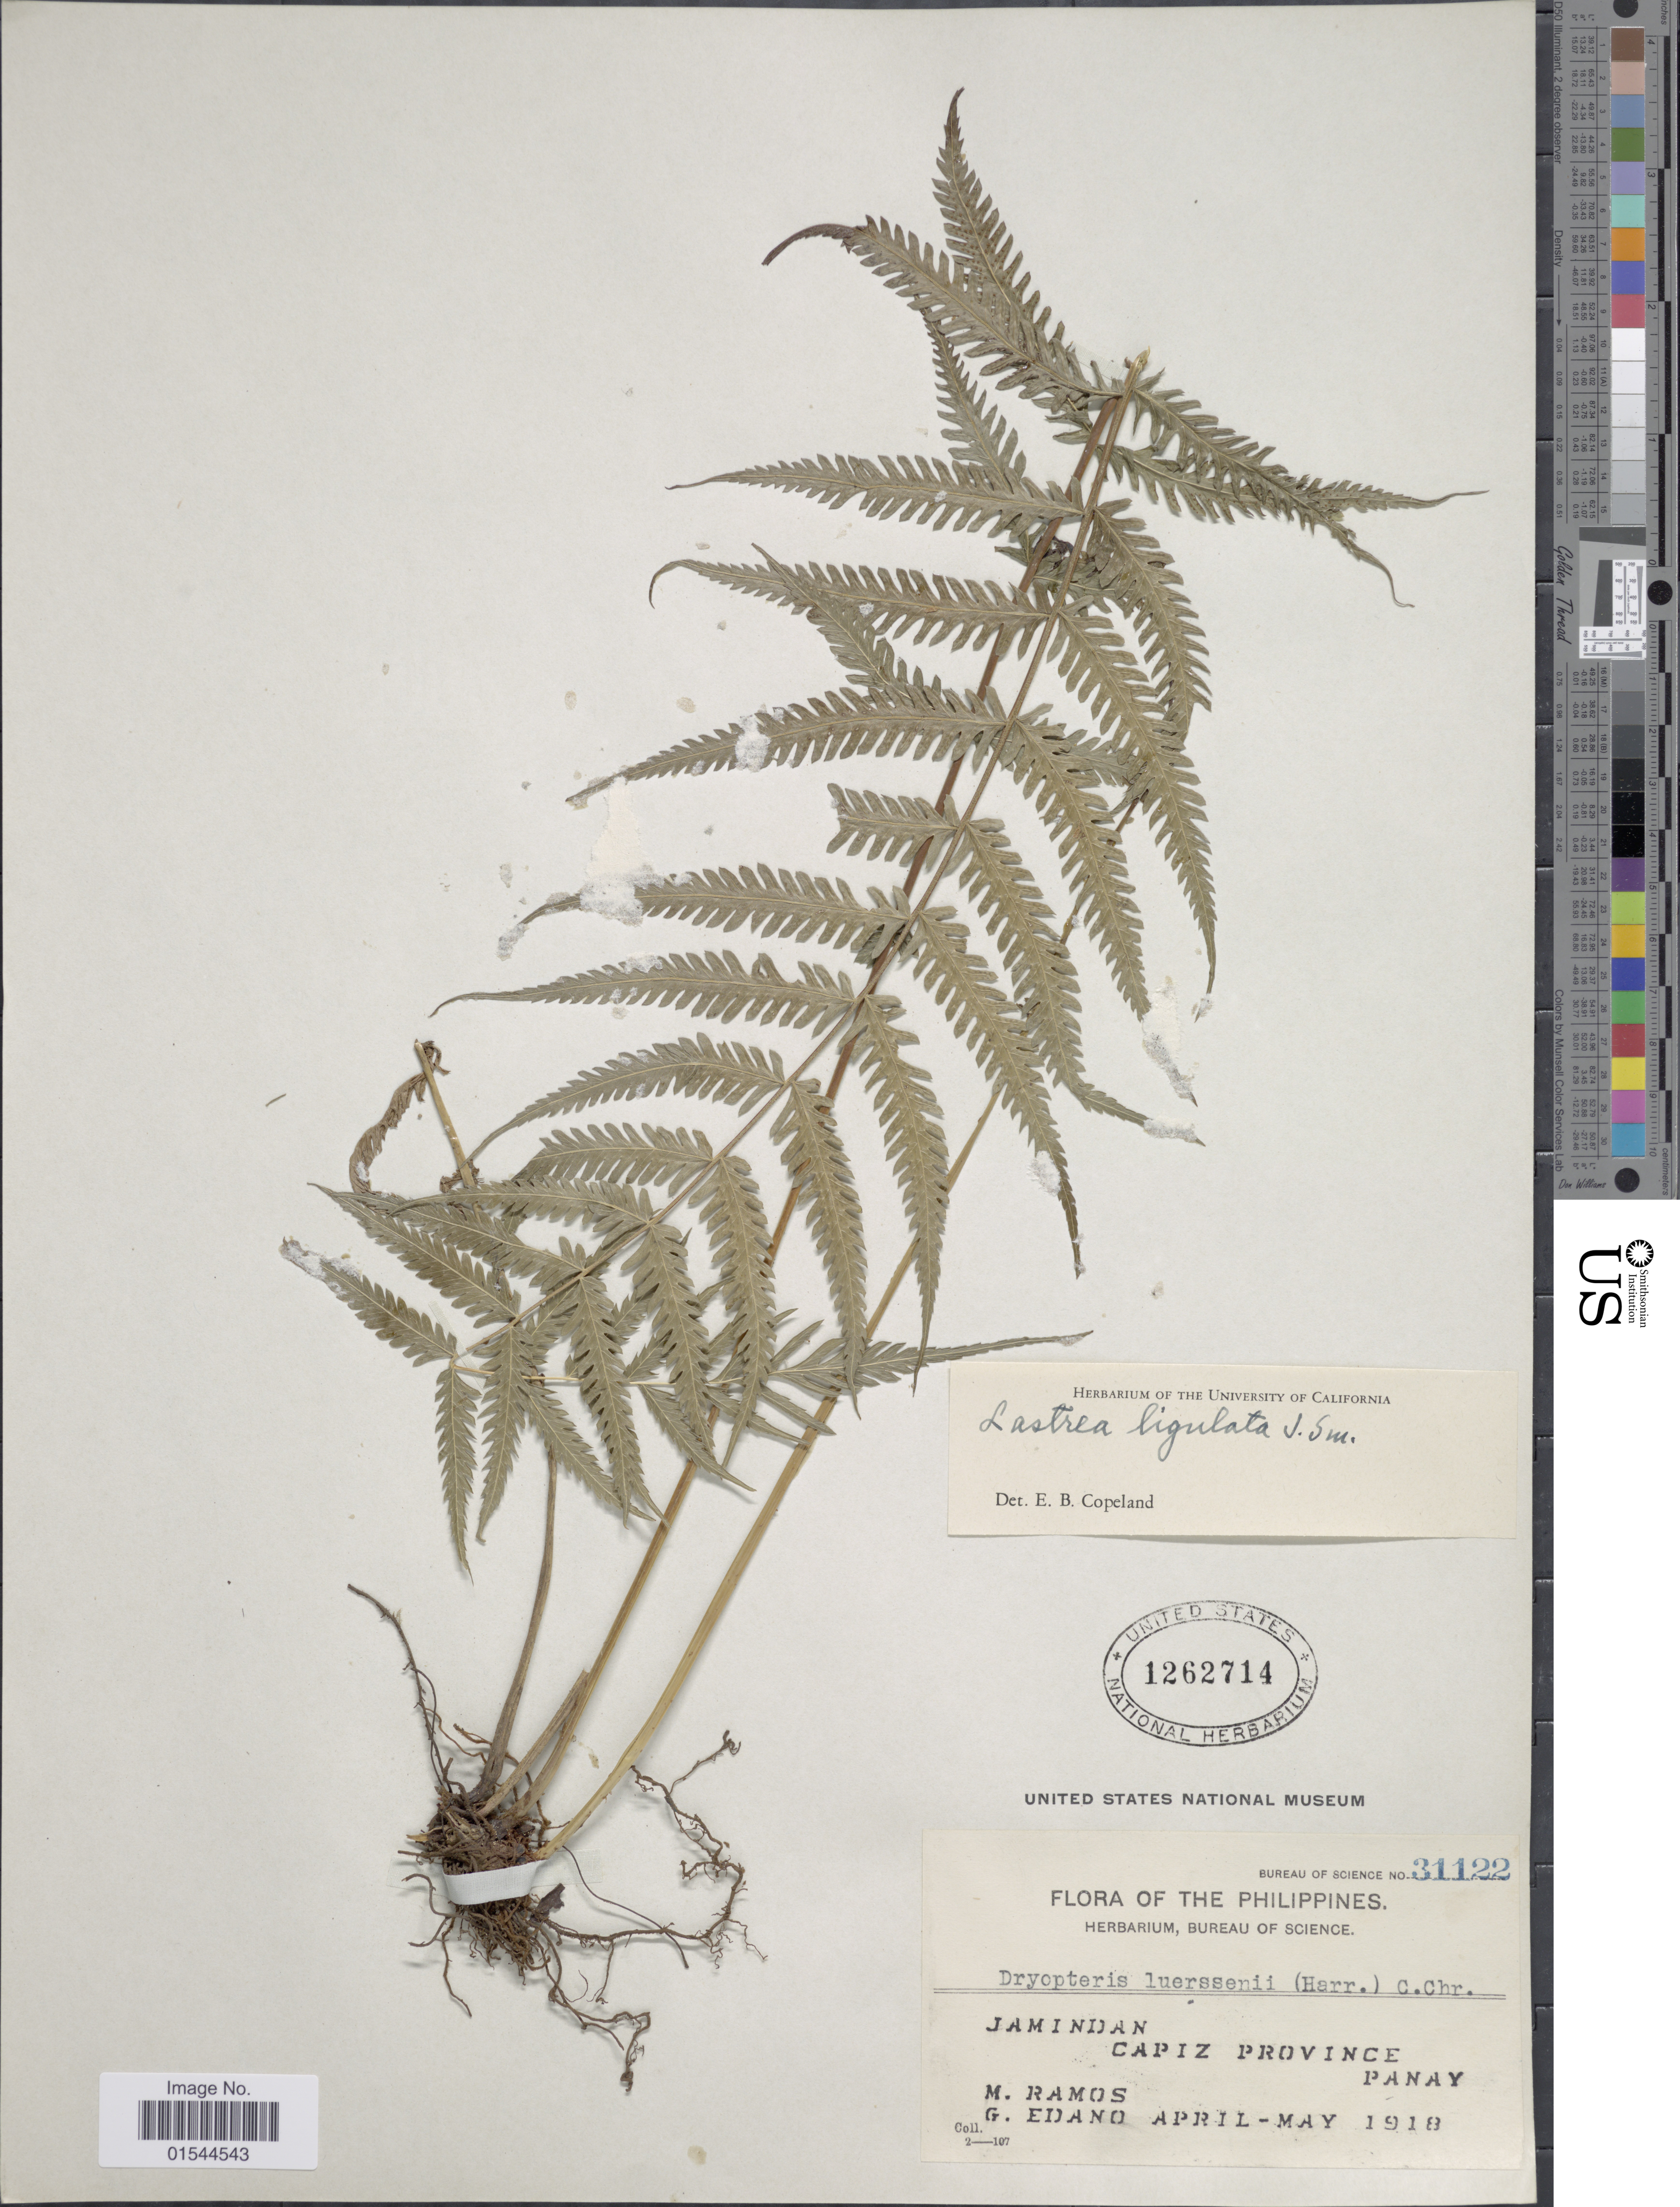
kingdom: Plantae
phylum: Tracheophyta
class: Polypodiopsida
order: Polypodiales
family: Thelypteridaceae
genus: Pneumatopteris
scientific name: Pneumatopteris ligulata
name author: (C. Presl) Holttum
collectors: M. Ramos & G. Edaño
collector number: Bureau of Science 31122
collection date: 1918-04/1918-05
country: Philippines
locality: Jamindan, Capiz Province, Panay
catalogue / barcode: US 1262714